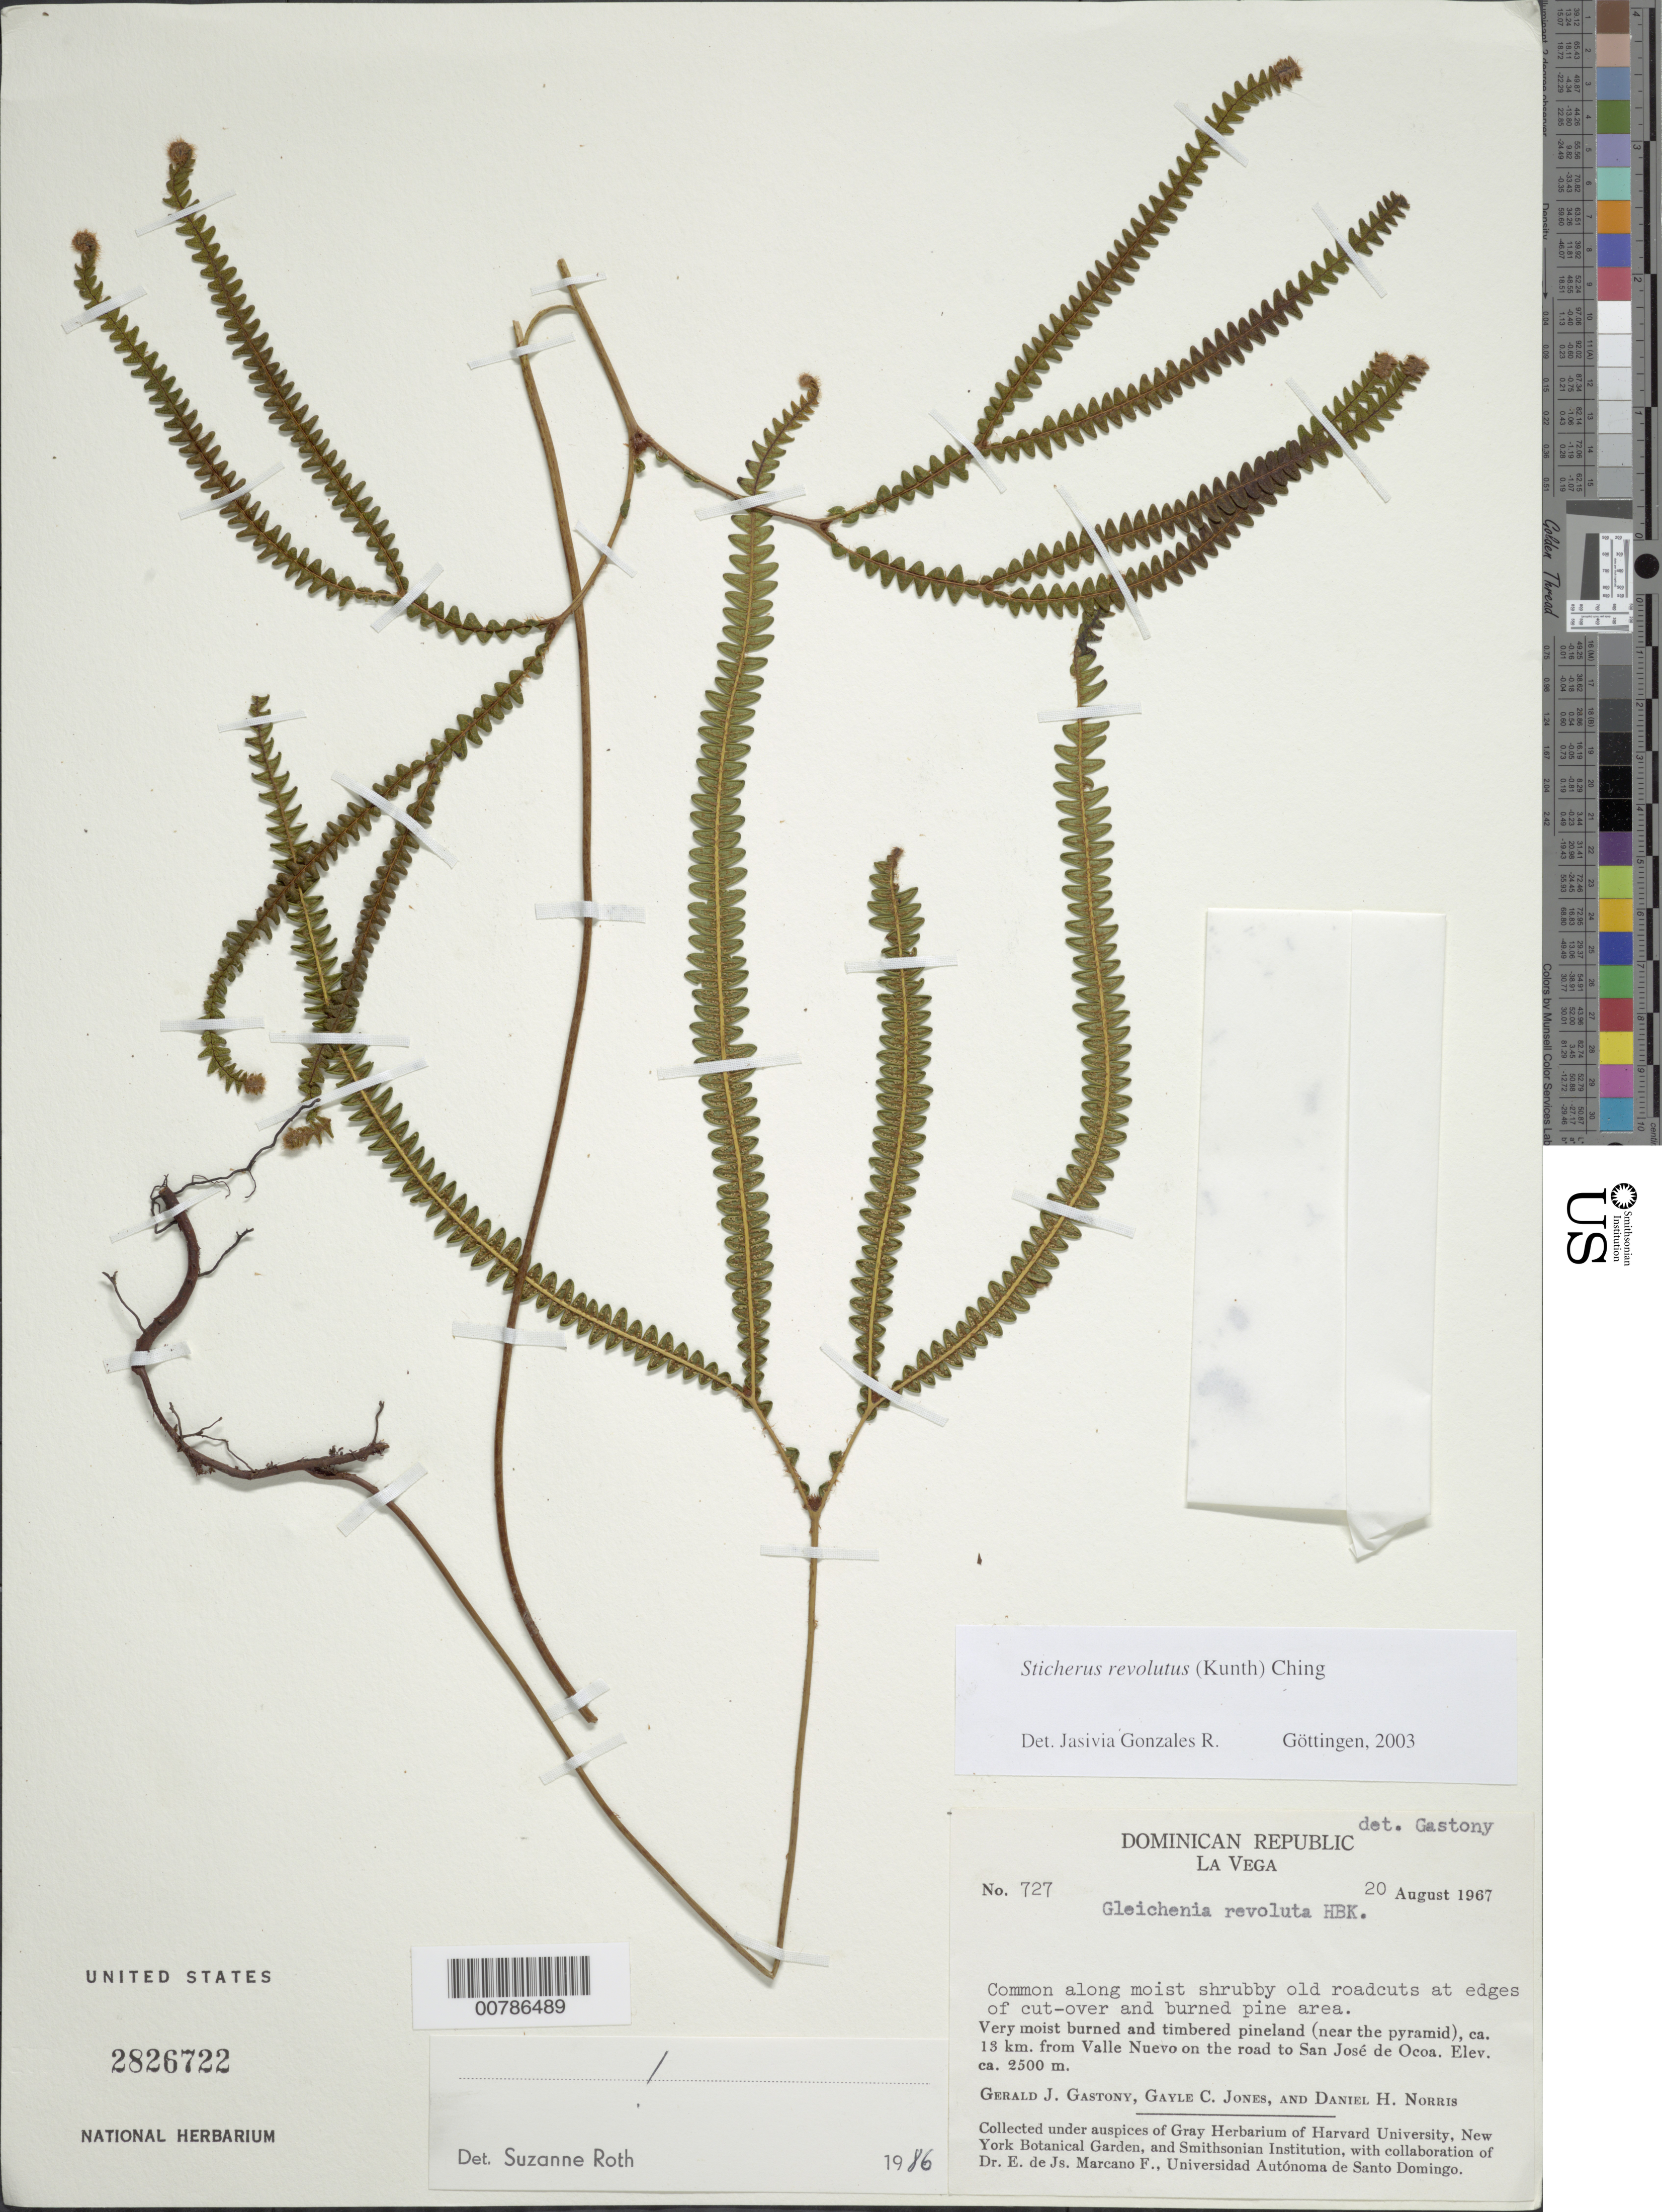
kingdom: Plantae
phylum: Tracheophyta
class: Polypodiopsida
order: Gleicheniales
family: Gleicheniaceae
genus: Sticherus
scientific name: Sticherus revolutus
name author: (Kunth) Ching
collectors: G. Gastony, G. C. Jones & D. H. Norris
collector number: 727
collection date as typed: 20 Aug 1967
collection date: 1967-08-20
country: Dominican Republic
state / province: La Vega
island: Hispaniola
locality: Valle Nuevo, 13 km from on road to San José de Ocoa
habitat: Along moist shrubby old roadcuts at edges of cut-over and burned pine area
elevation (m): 2500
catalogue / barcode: US 2826722